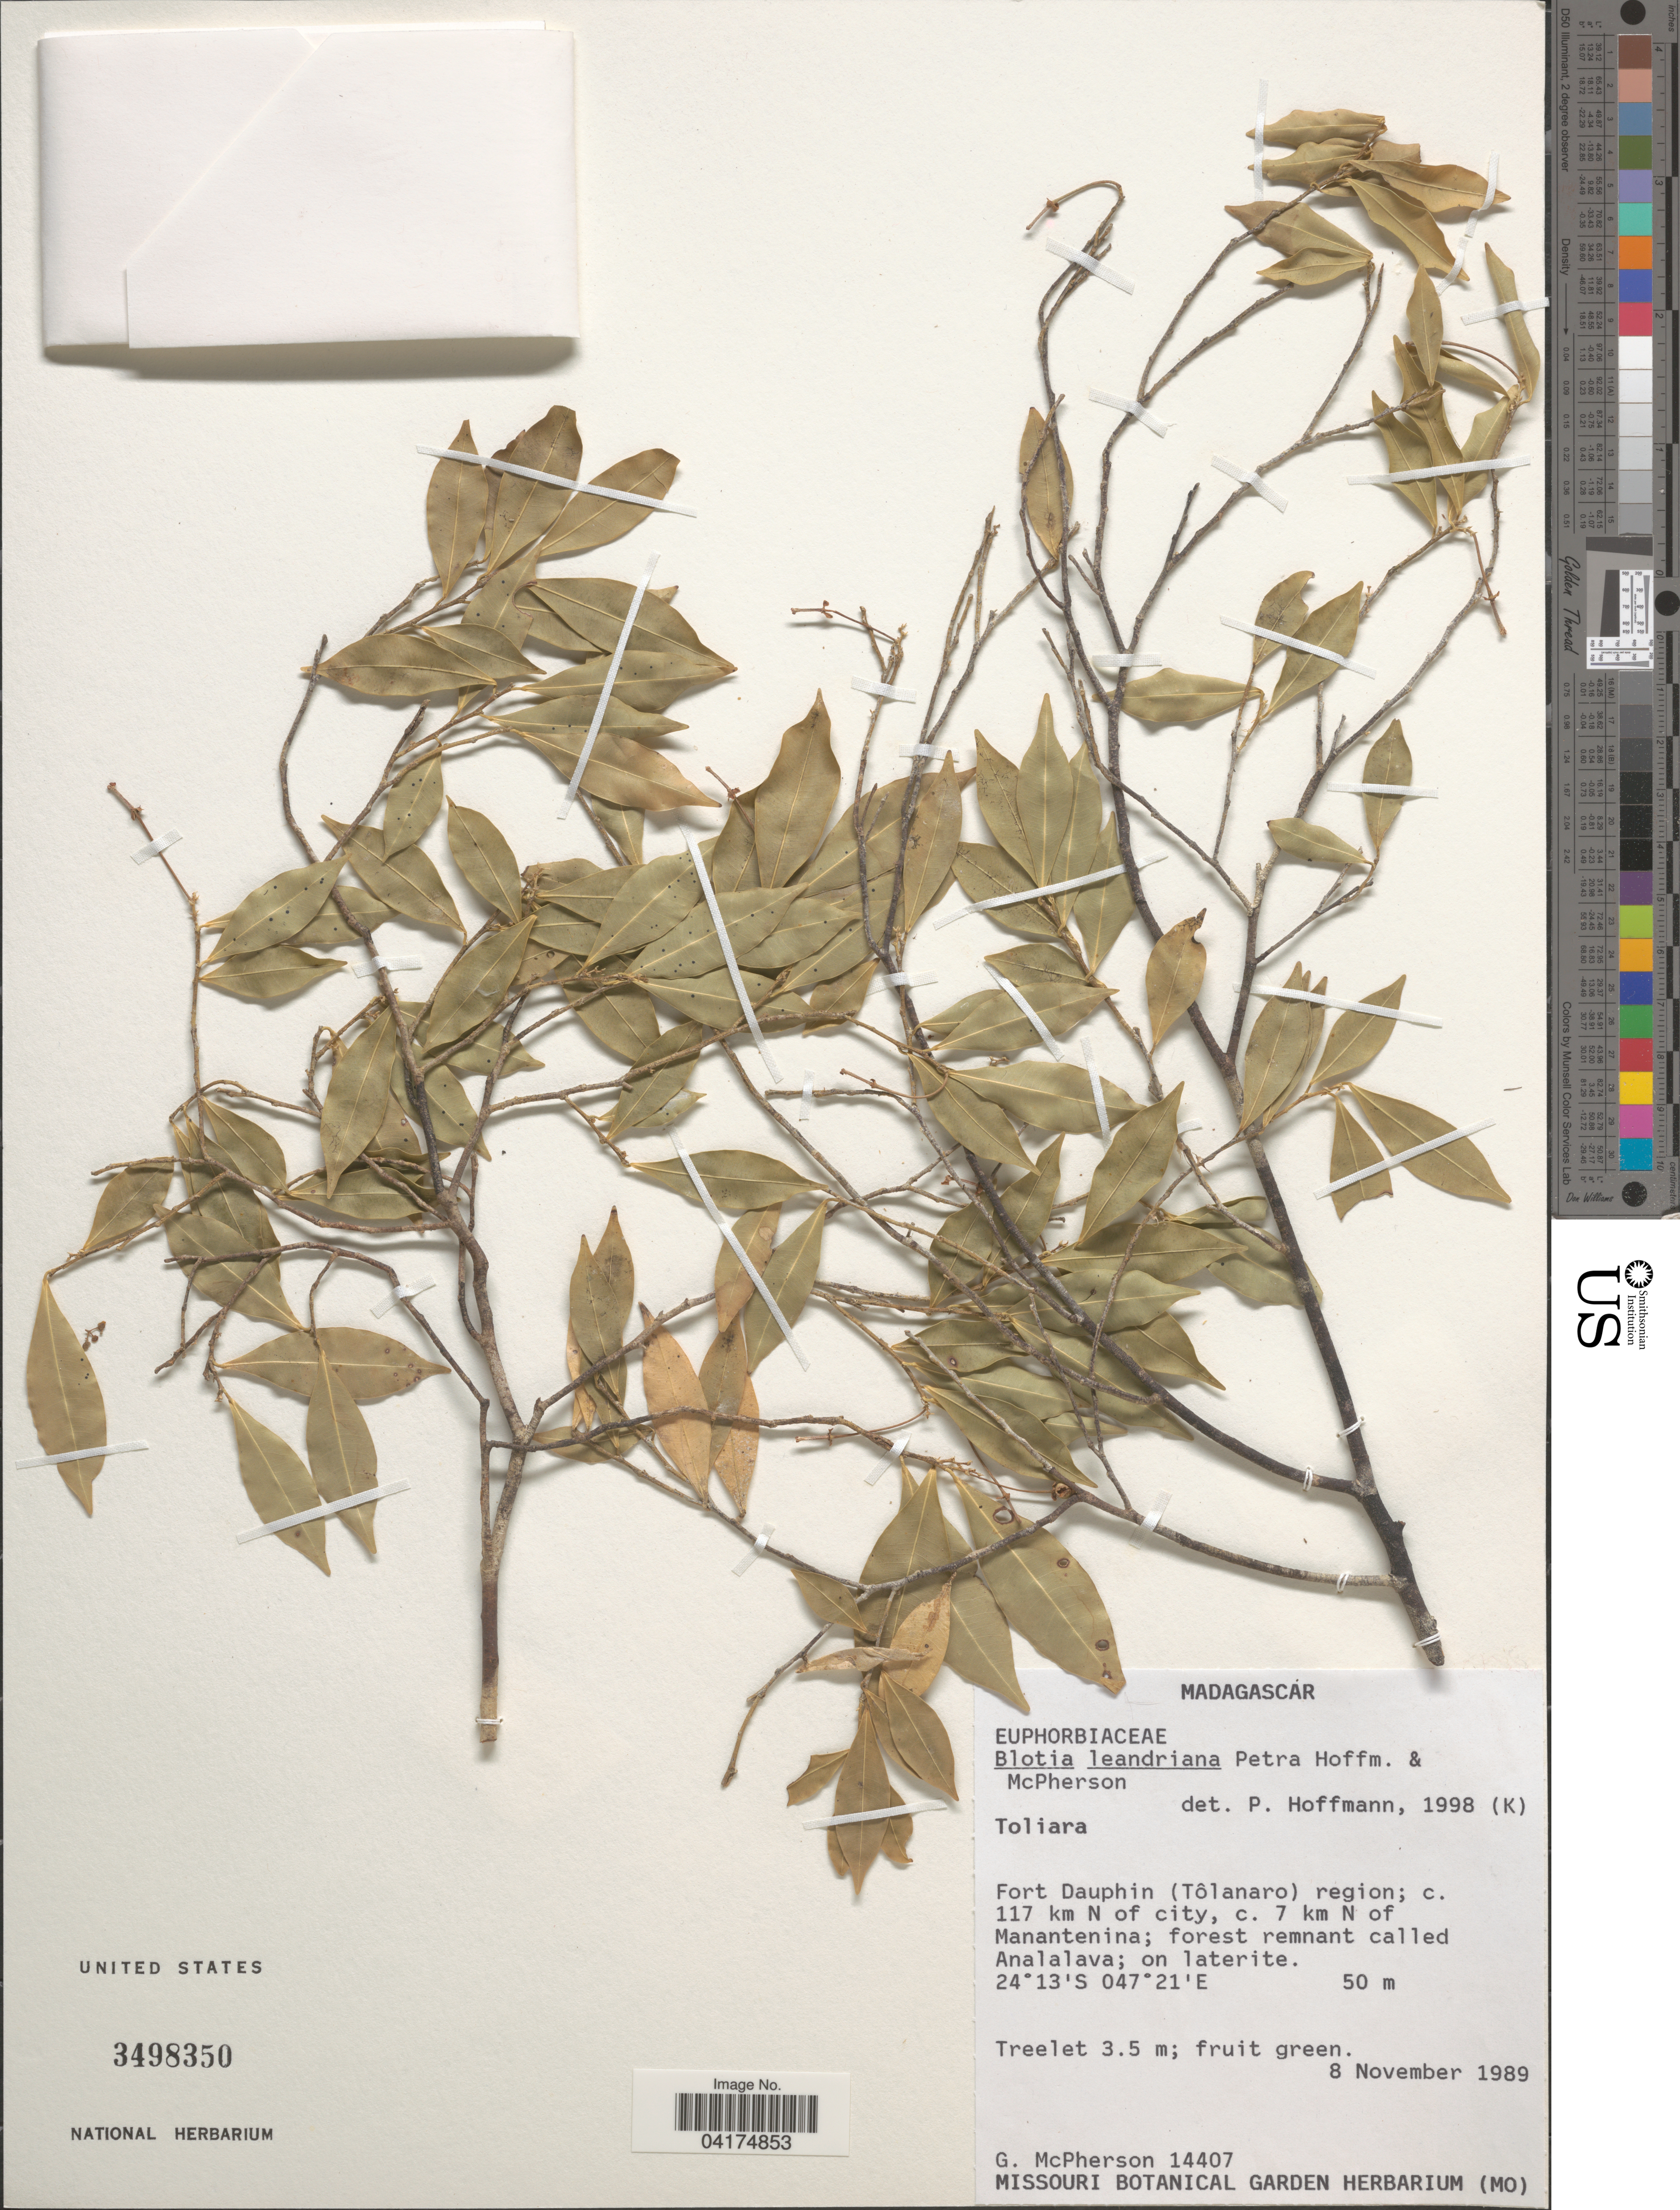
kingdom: Plantae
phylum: Tracheophyta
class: Magnoliopsida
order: Malpighiales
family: Phyllanthaceae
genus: Blotia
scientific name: Blotia leandriana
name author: Petra Hoffm. & McPherson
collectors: G. McPherson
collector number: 14407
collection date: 1989-11-08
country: Madagascar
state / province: Anosy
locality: Fort Dauphin (Tôlanaro) region; c. 117 km N of city, c. 7 km N of Manantenina; forest remnant called Analalava.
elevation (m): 50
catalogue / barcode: US 3498350